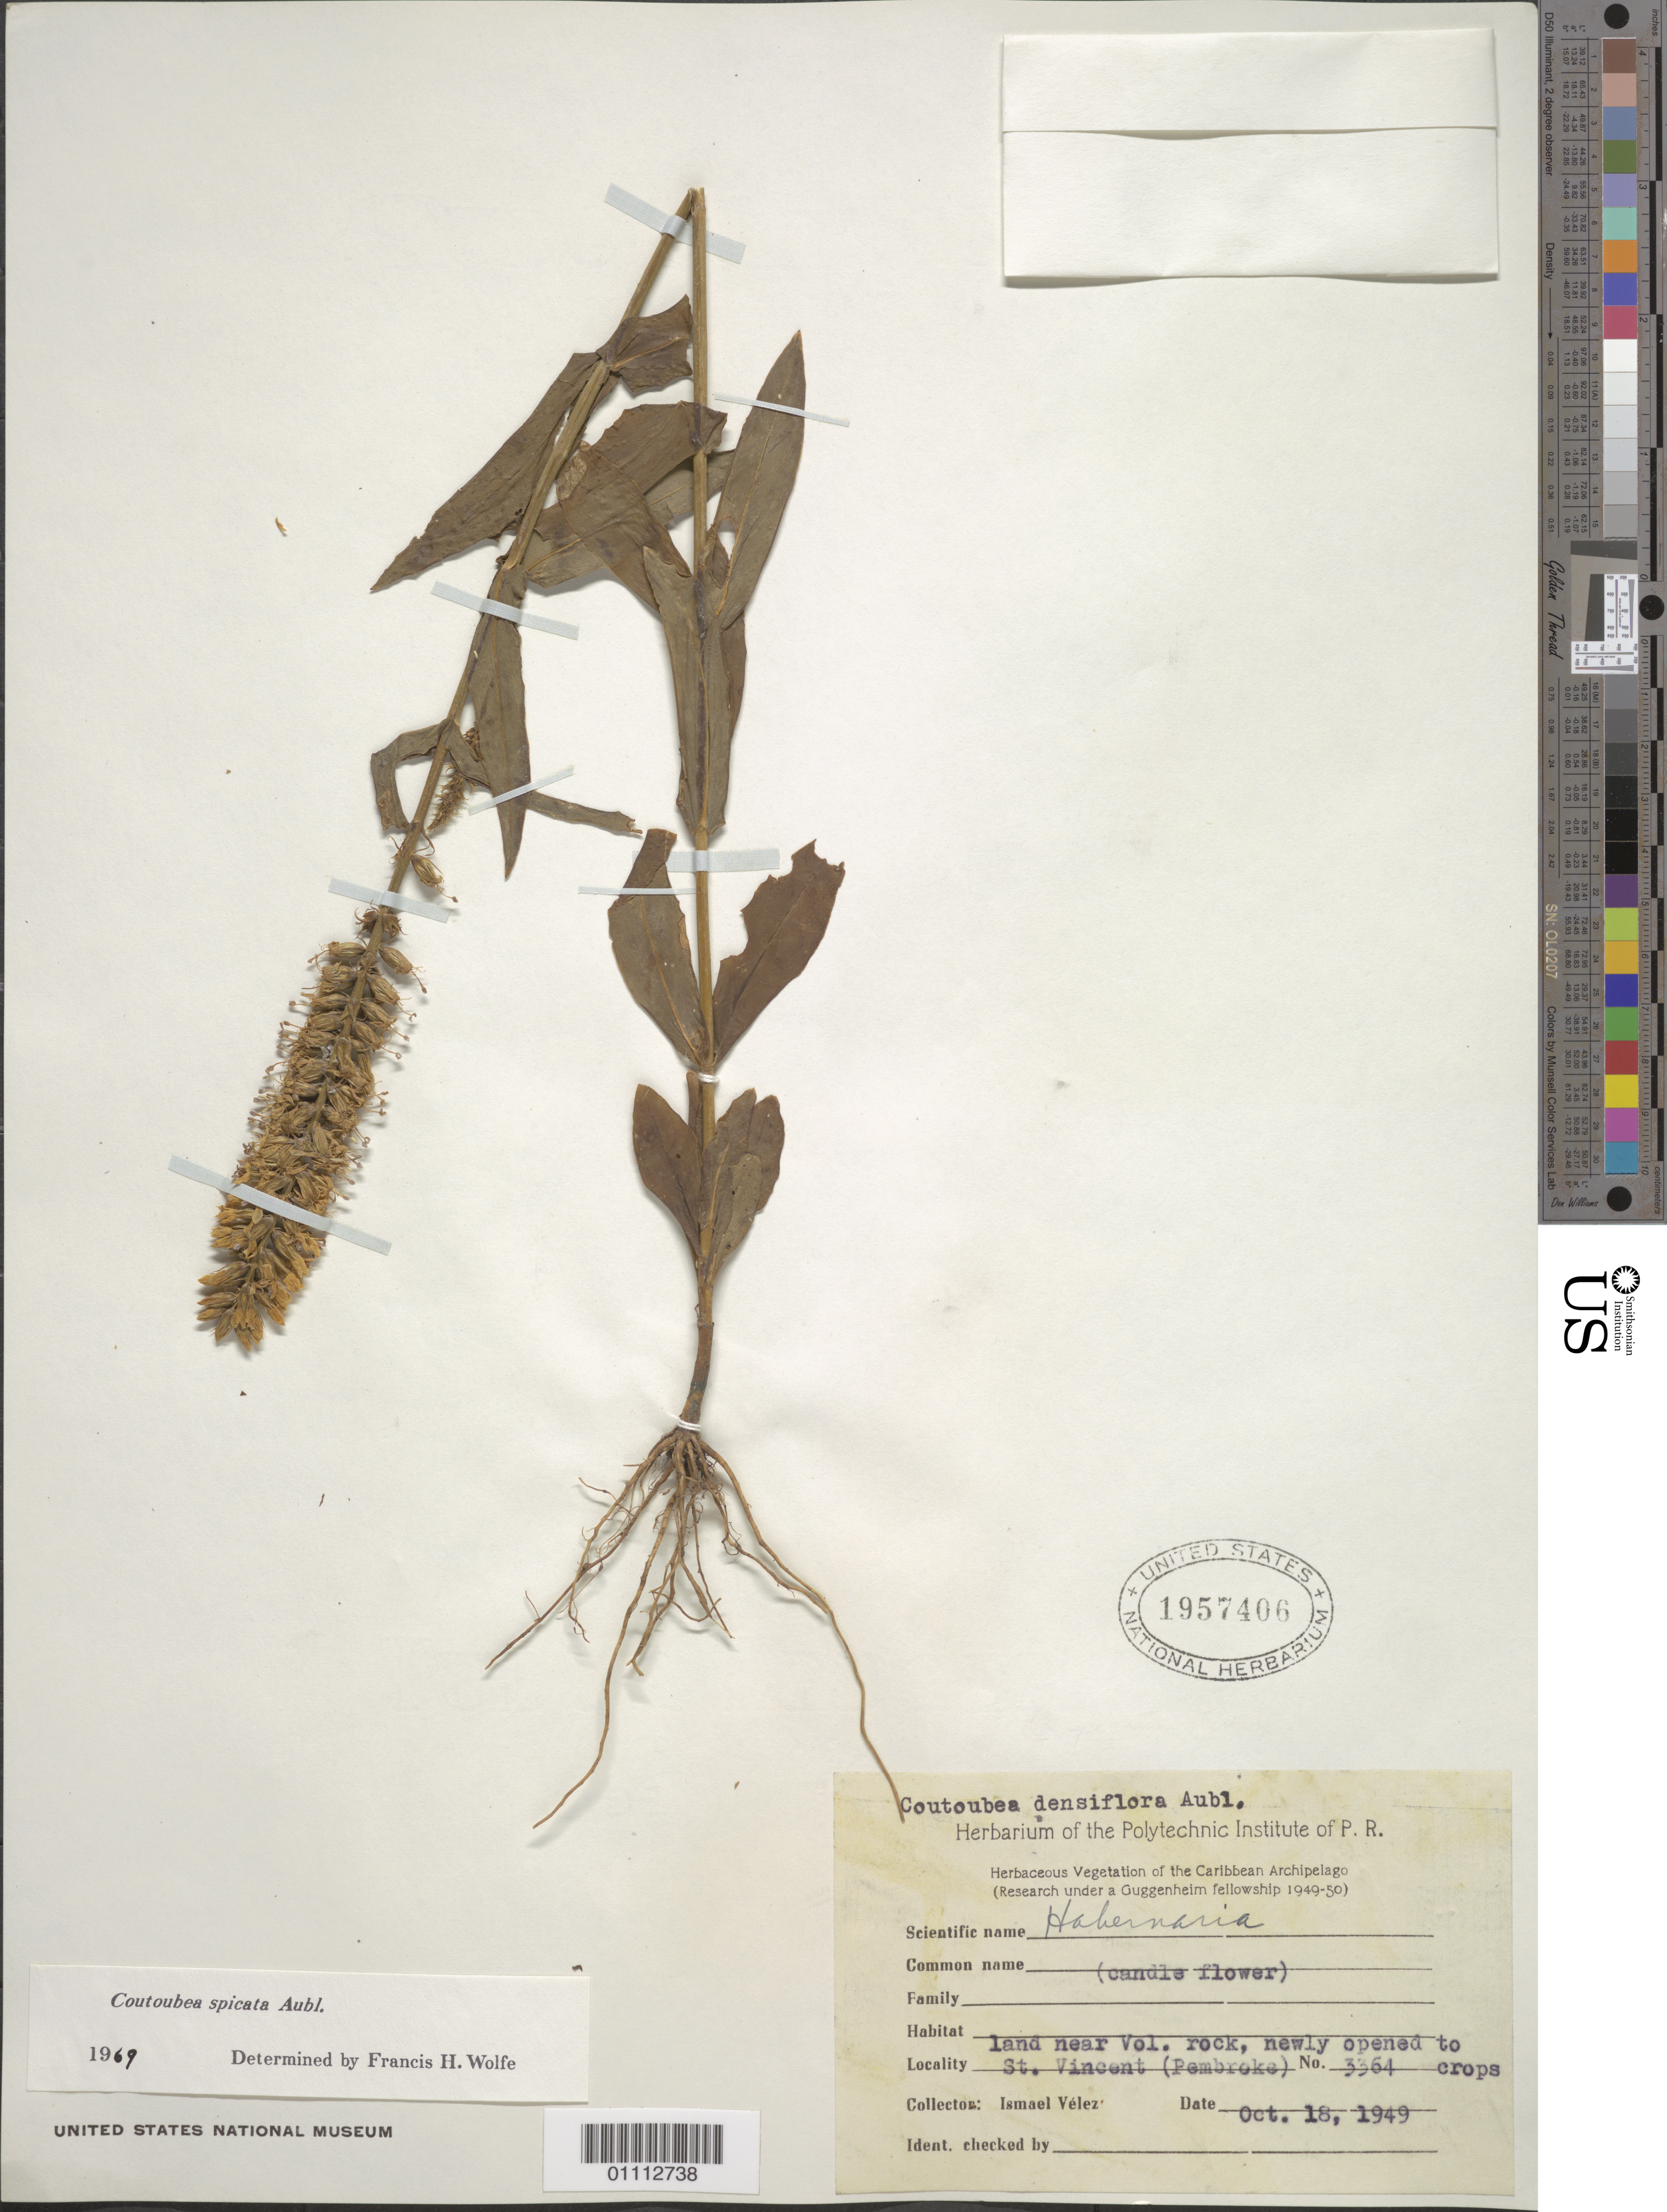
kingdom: Plantae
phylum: Tracheophyta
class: Magnoliopsida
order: Gentianales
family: Gentianaceae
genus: Coutoubea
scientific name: Coutoubea spicata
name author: Aubl.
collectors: I. Velez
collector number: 3364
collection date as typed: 18 Oct 1949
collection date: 1949-10-18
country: St. Vincent - Grenadines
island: St. Vincent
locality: St. Vincent (Pembroke). Land near volcanic rock, newly opened to crops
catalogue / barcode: US 1957406